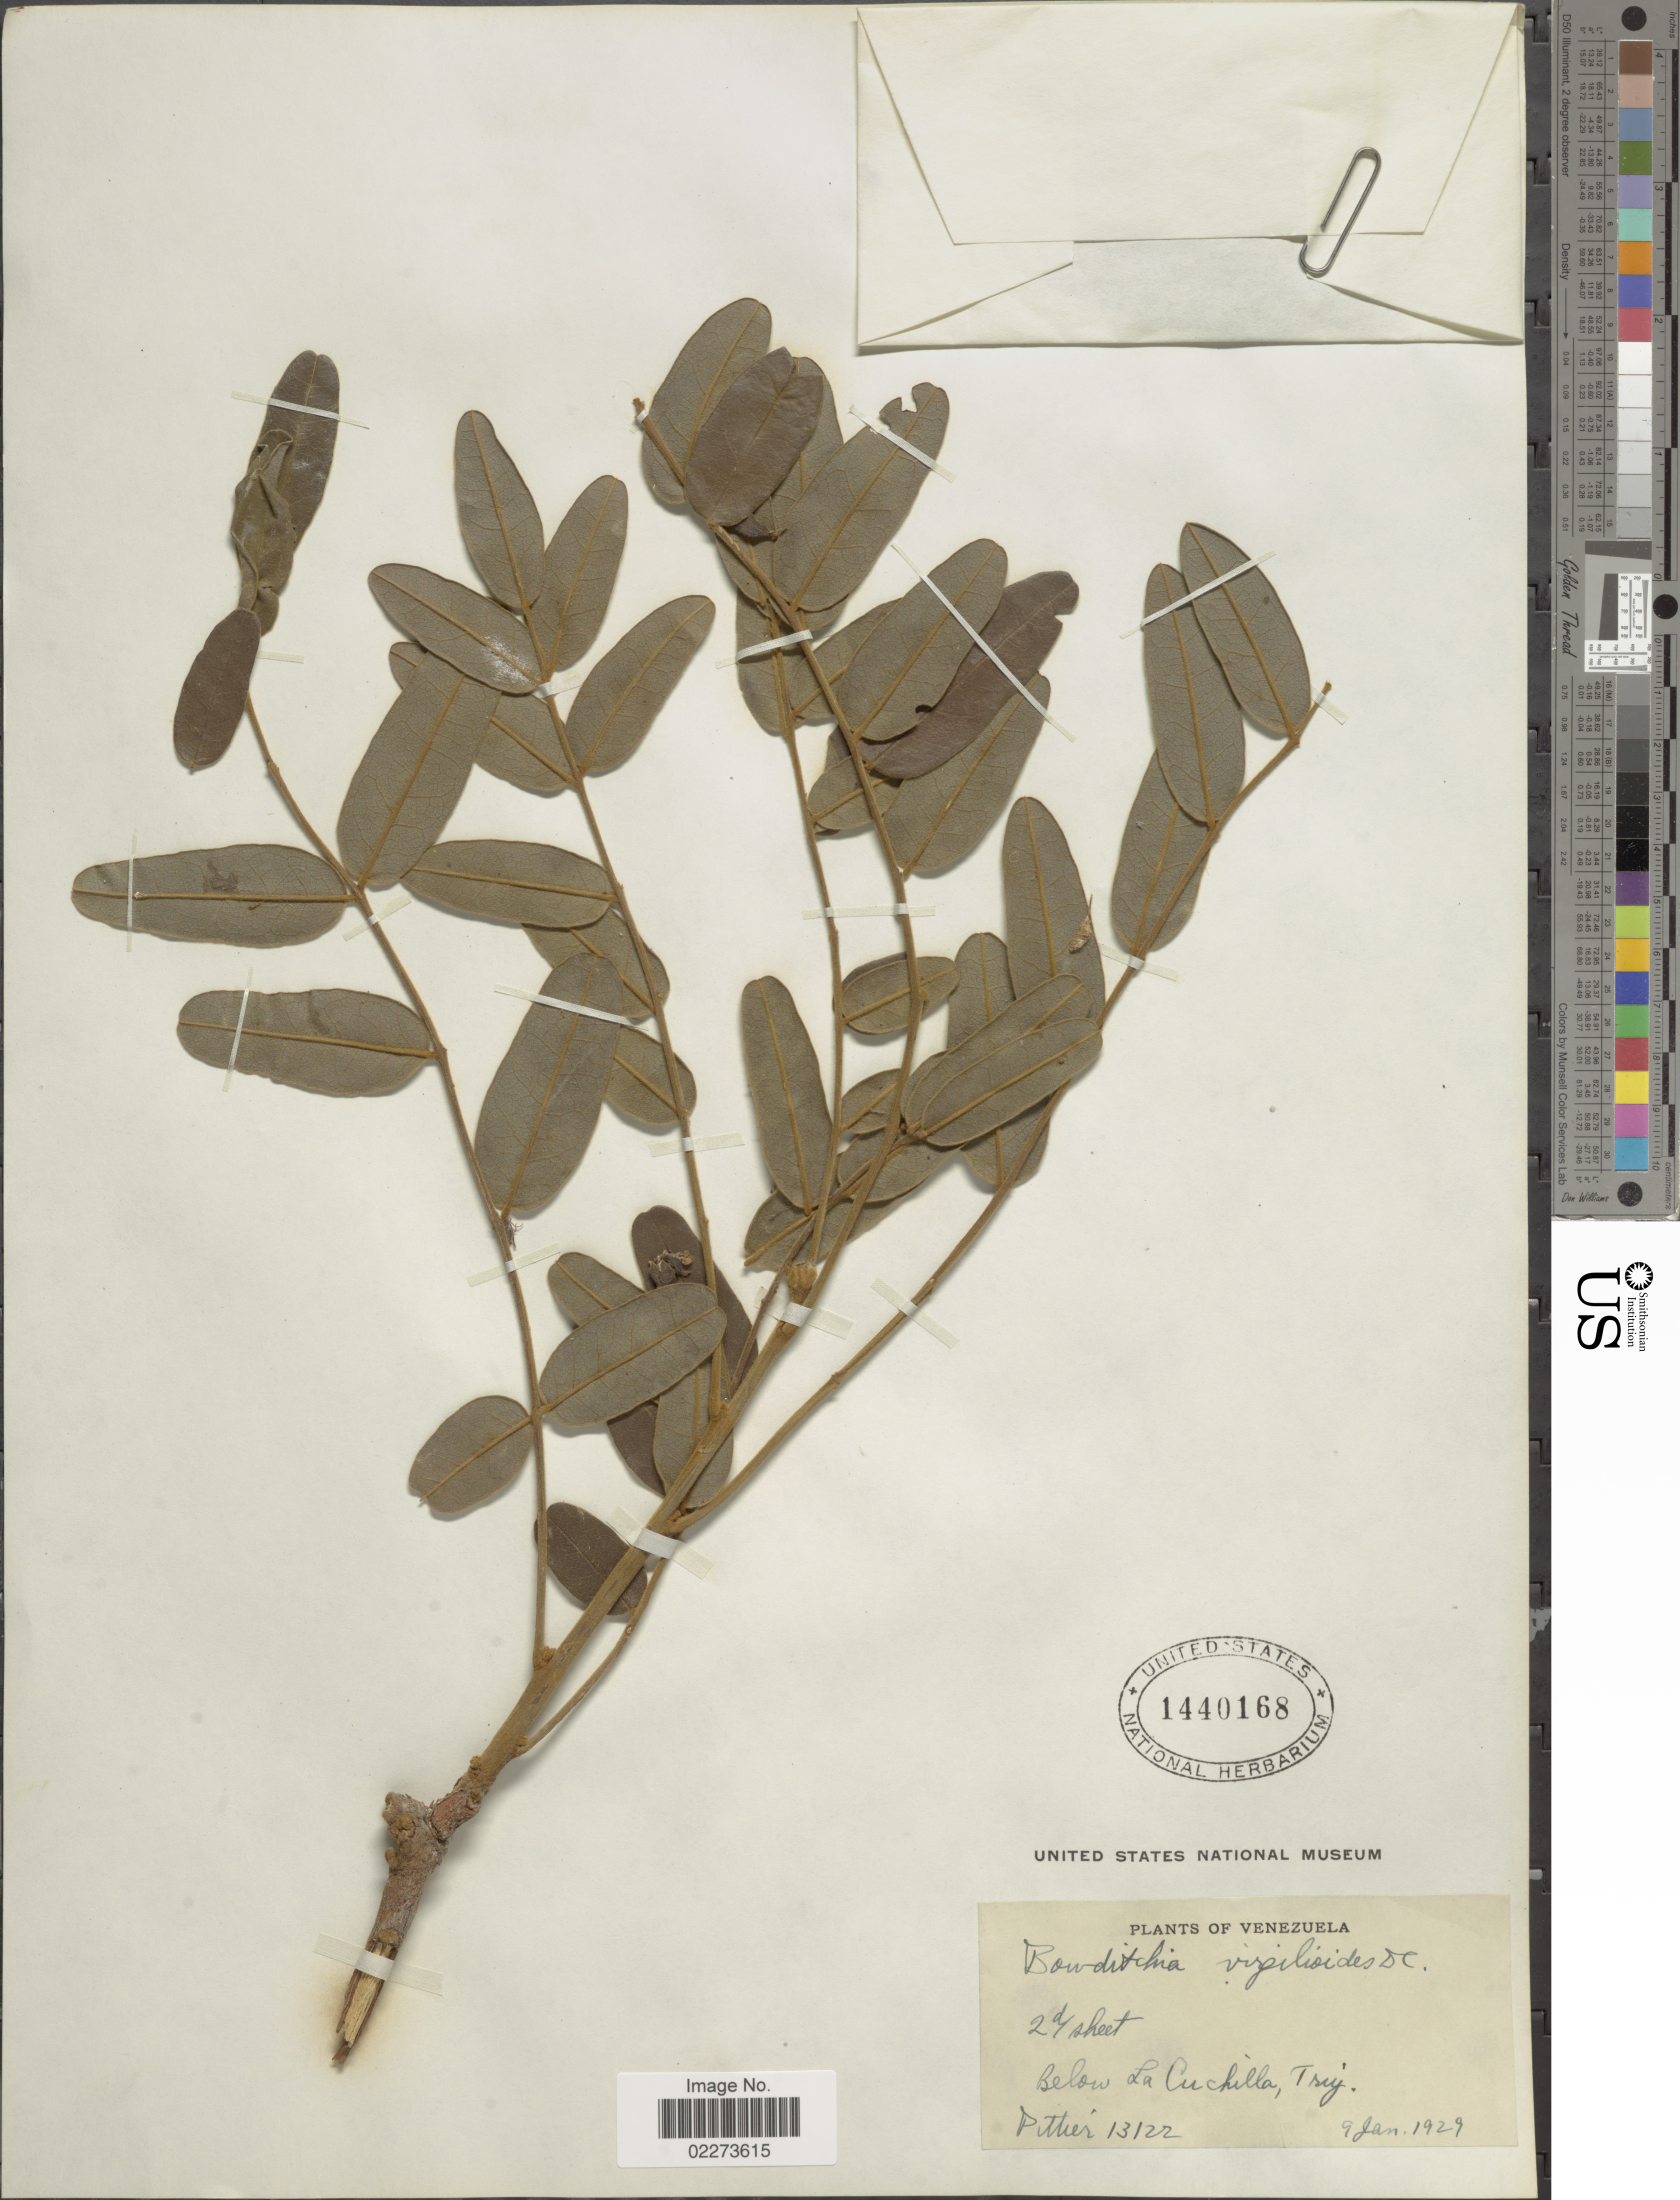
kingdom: Plantae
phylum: Tracheophyta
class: Magnoliopsida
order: Fabales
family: Fabaceae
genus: Bowdichia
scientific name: Bowdichia virgilioides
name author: Kunth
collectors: Pittier, --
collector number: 13122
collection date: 1929-01-09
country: Venezuela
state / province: Trujillo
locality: Below La Cuchilla, Truj.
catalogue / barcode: US 1440168